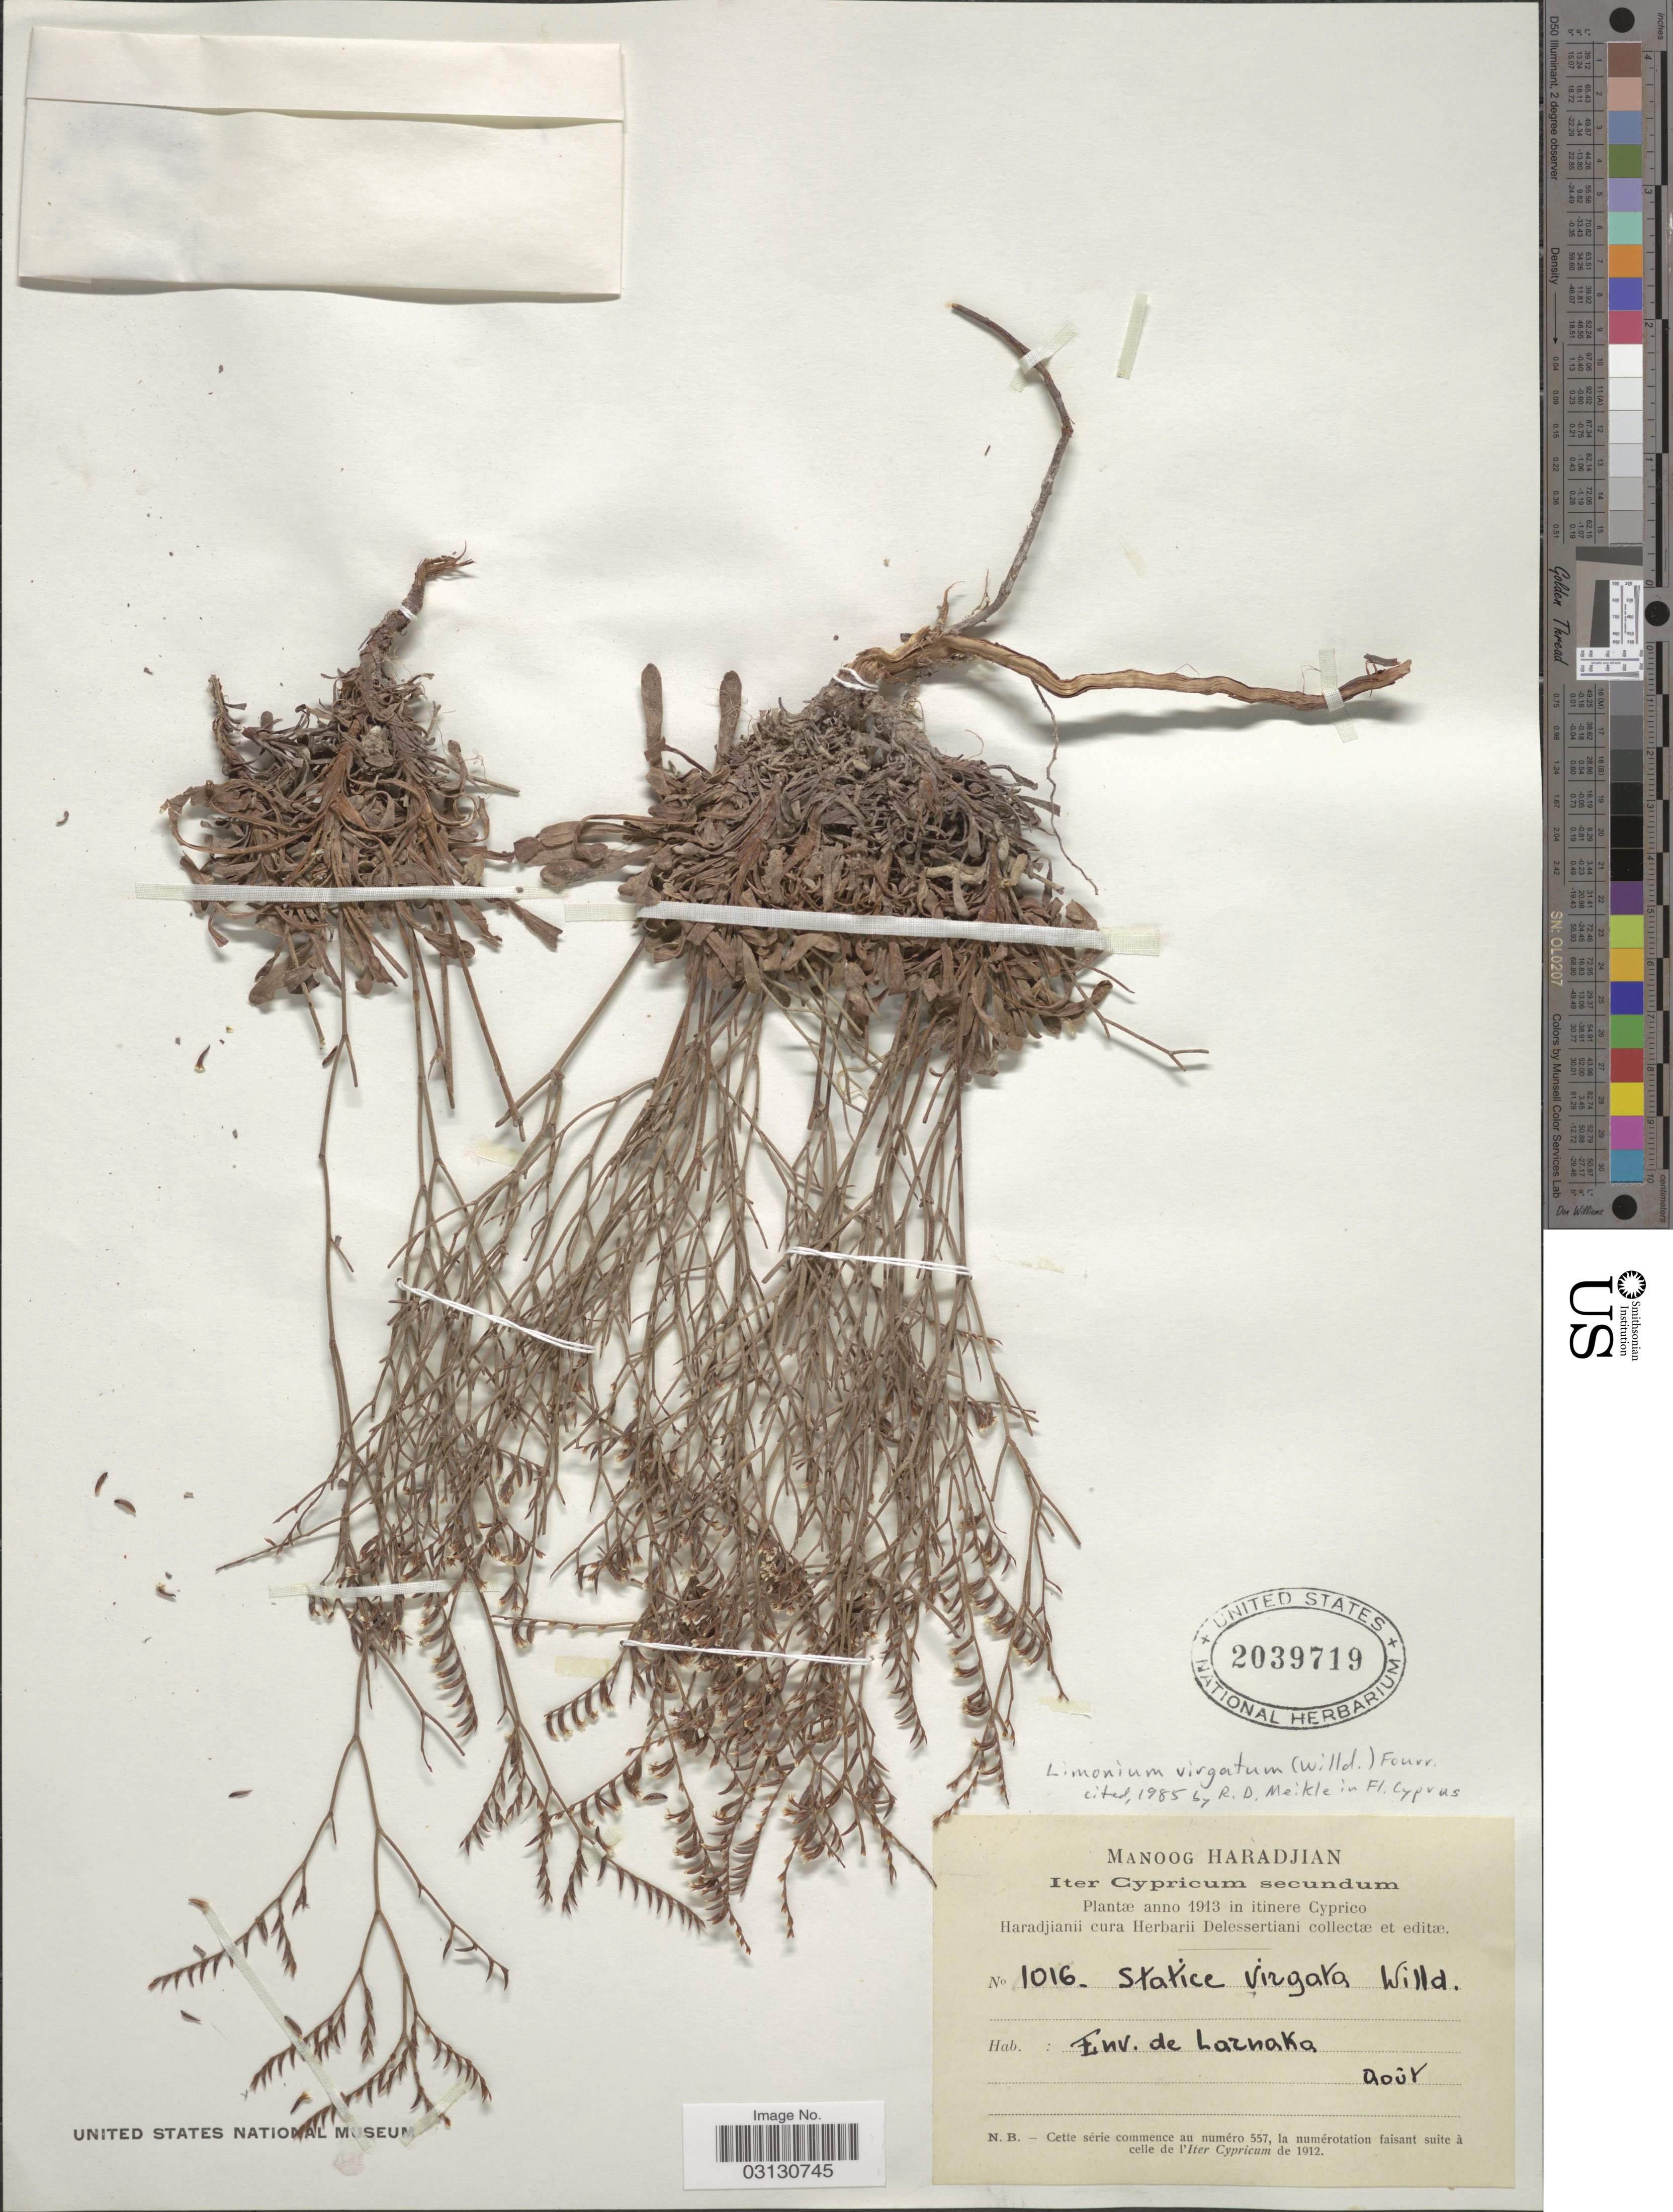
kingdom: Plantae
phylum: Tracheophyta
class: Magnoliopsida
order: Caryophyllales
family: Plumbaginaceae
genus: Limonium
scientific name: Limonium virgatum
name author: (Willd.) Fourr.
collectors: M. Haradjian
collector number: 1016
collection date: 1913-08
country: Cyprus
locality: Env. de Larnaka.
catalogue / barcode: US 2039719